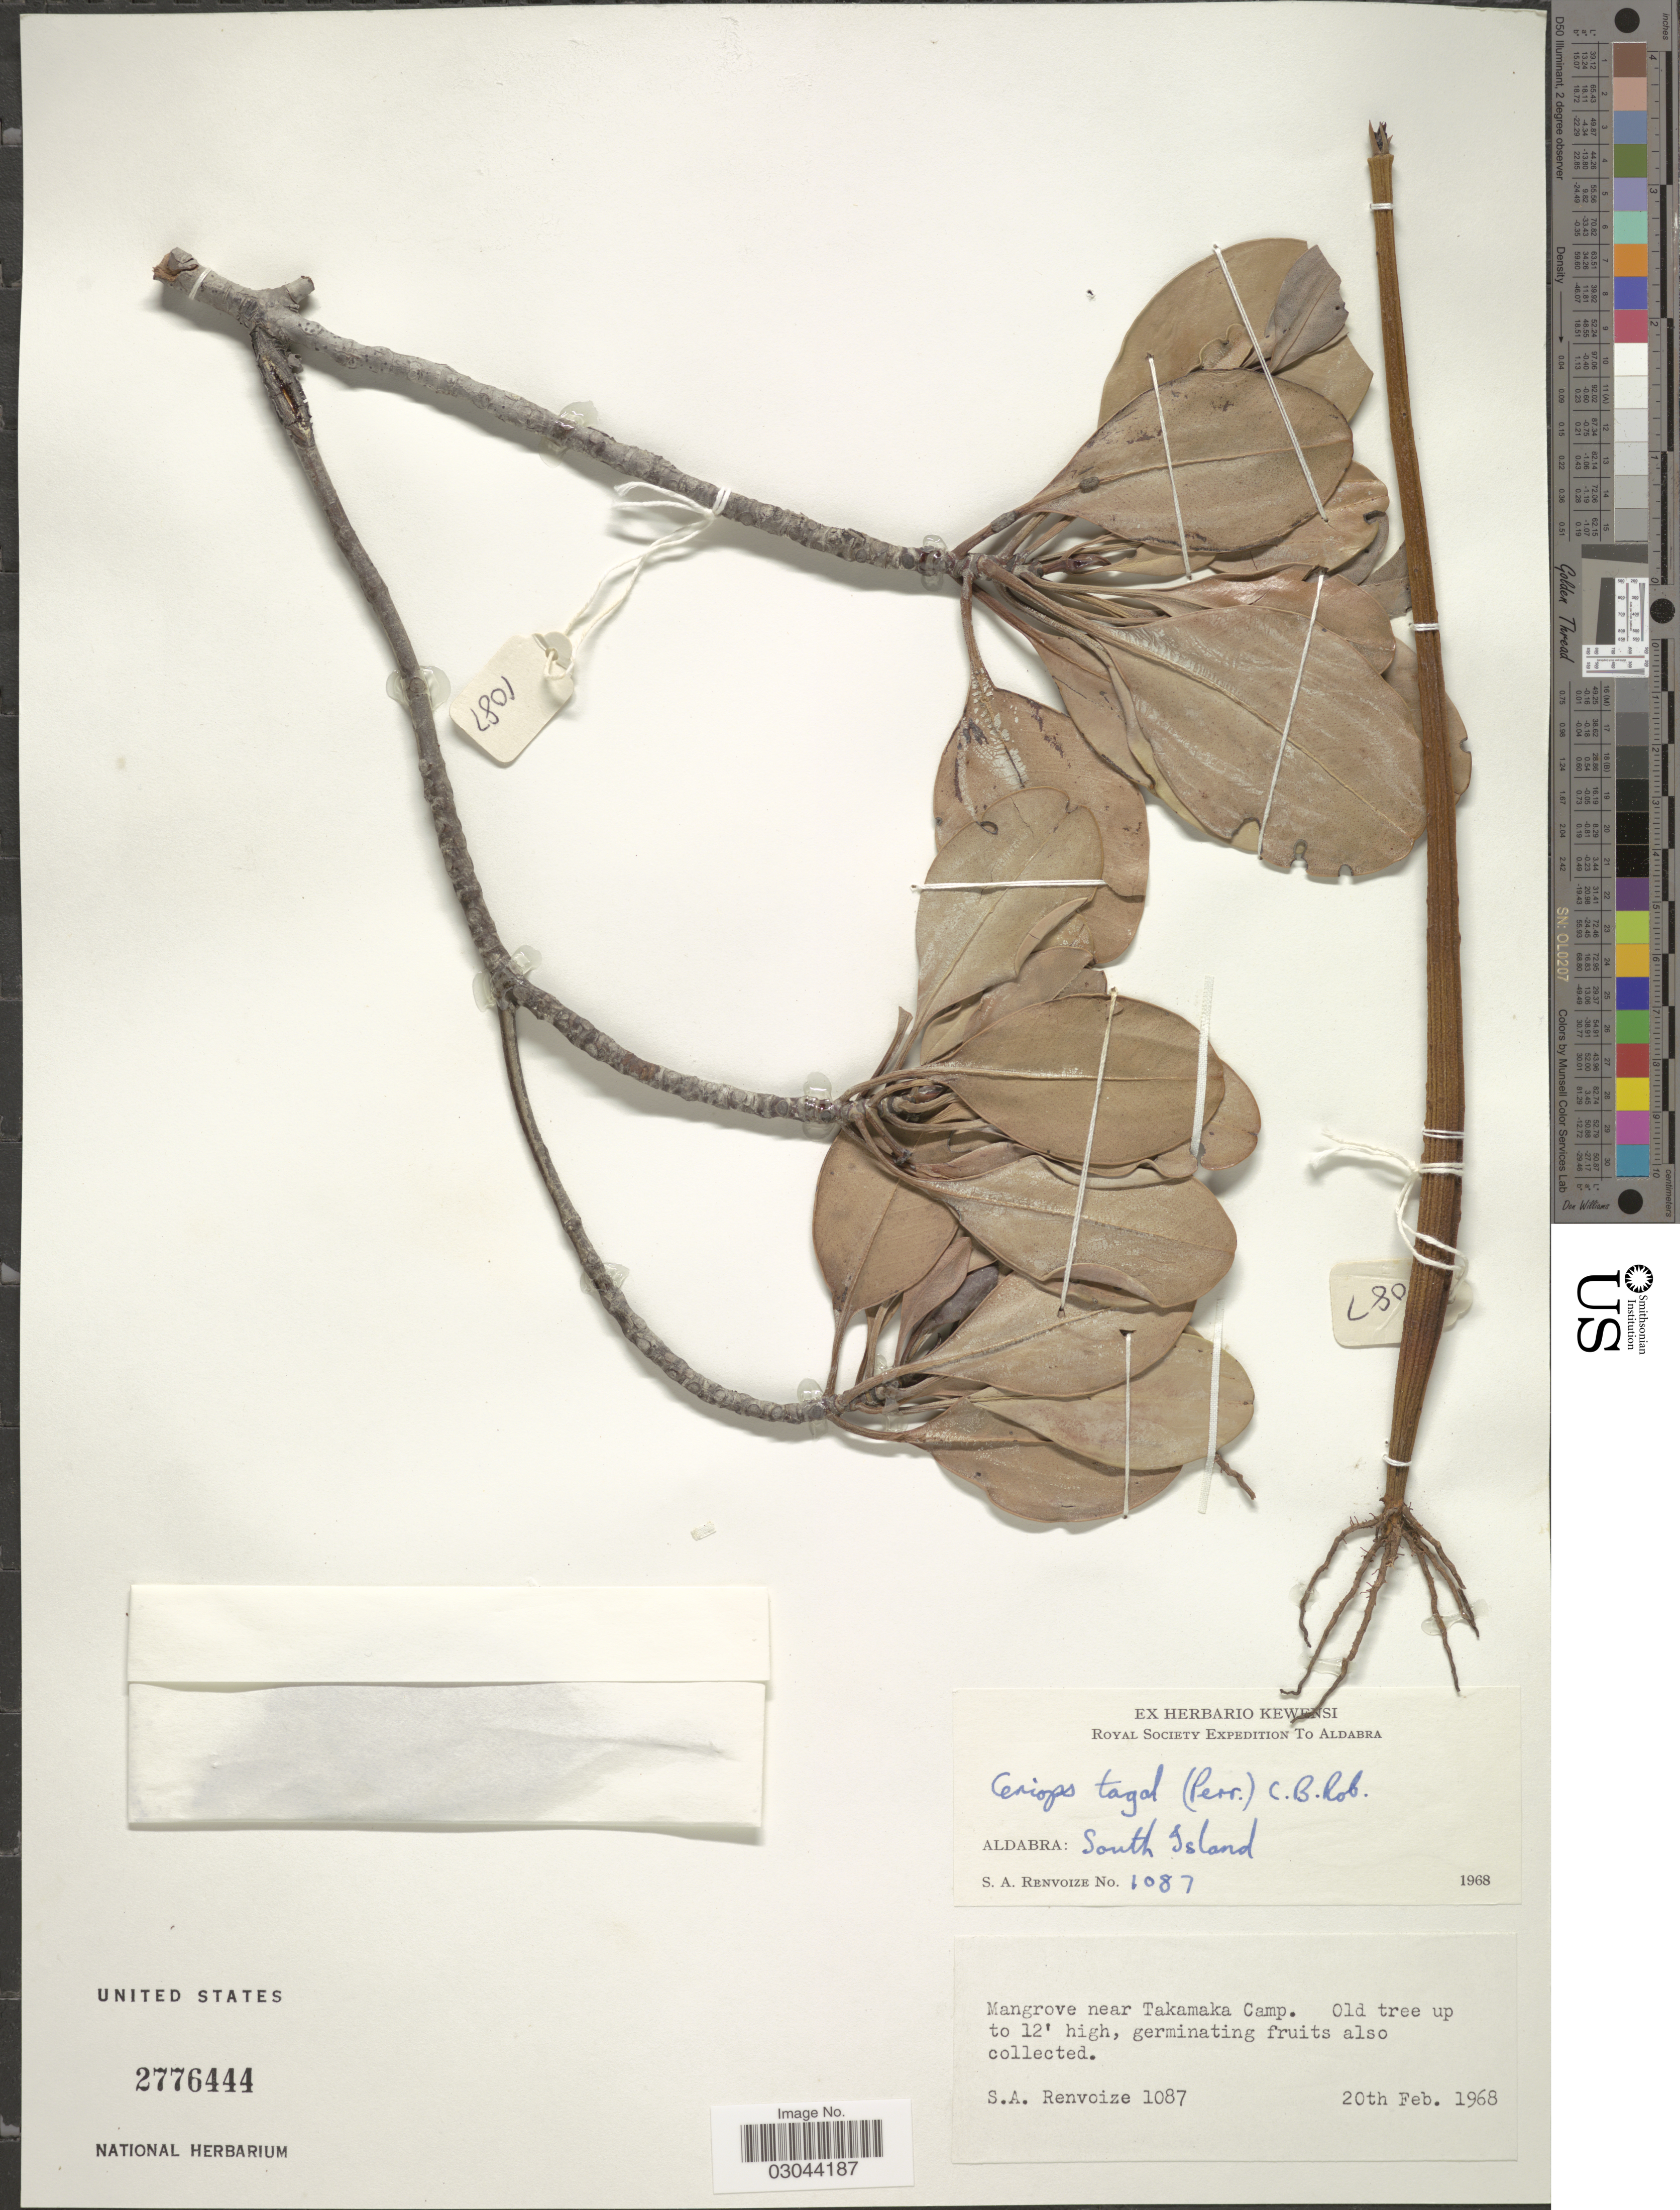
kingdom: Plantae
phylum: Tracheophyta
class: Magnoliopsida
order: Malpighiales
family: Rhizophoraceae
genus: Ceriops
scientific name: Ceriops tagal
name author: (Perr.) C.B. Rob.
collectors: S. A. Renvoize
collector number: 1087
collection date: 1968-02-20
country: Seychelles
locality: Aldabra: South Island. Mangrove near Takamaka Camp.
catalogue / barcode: US 2776444